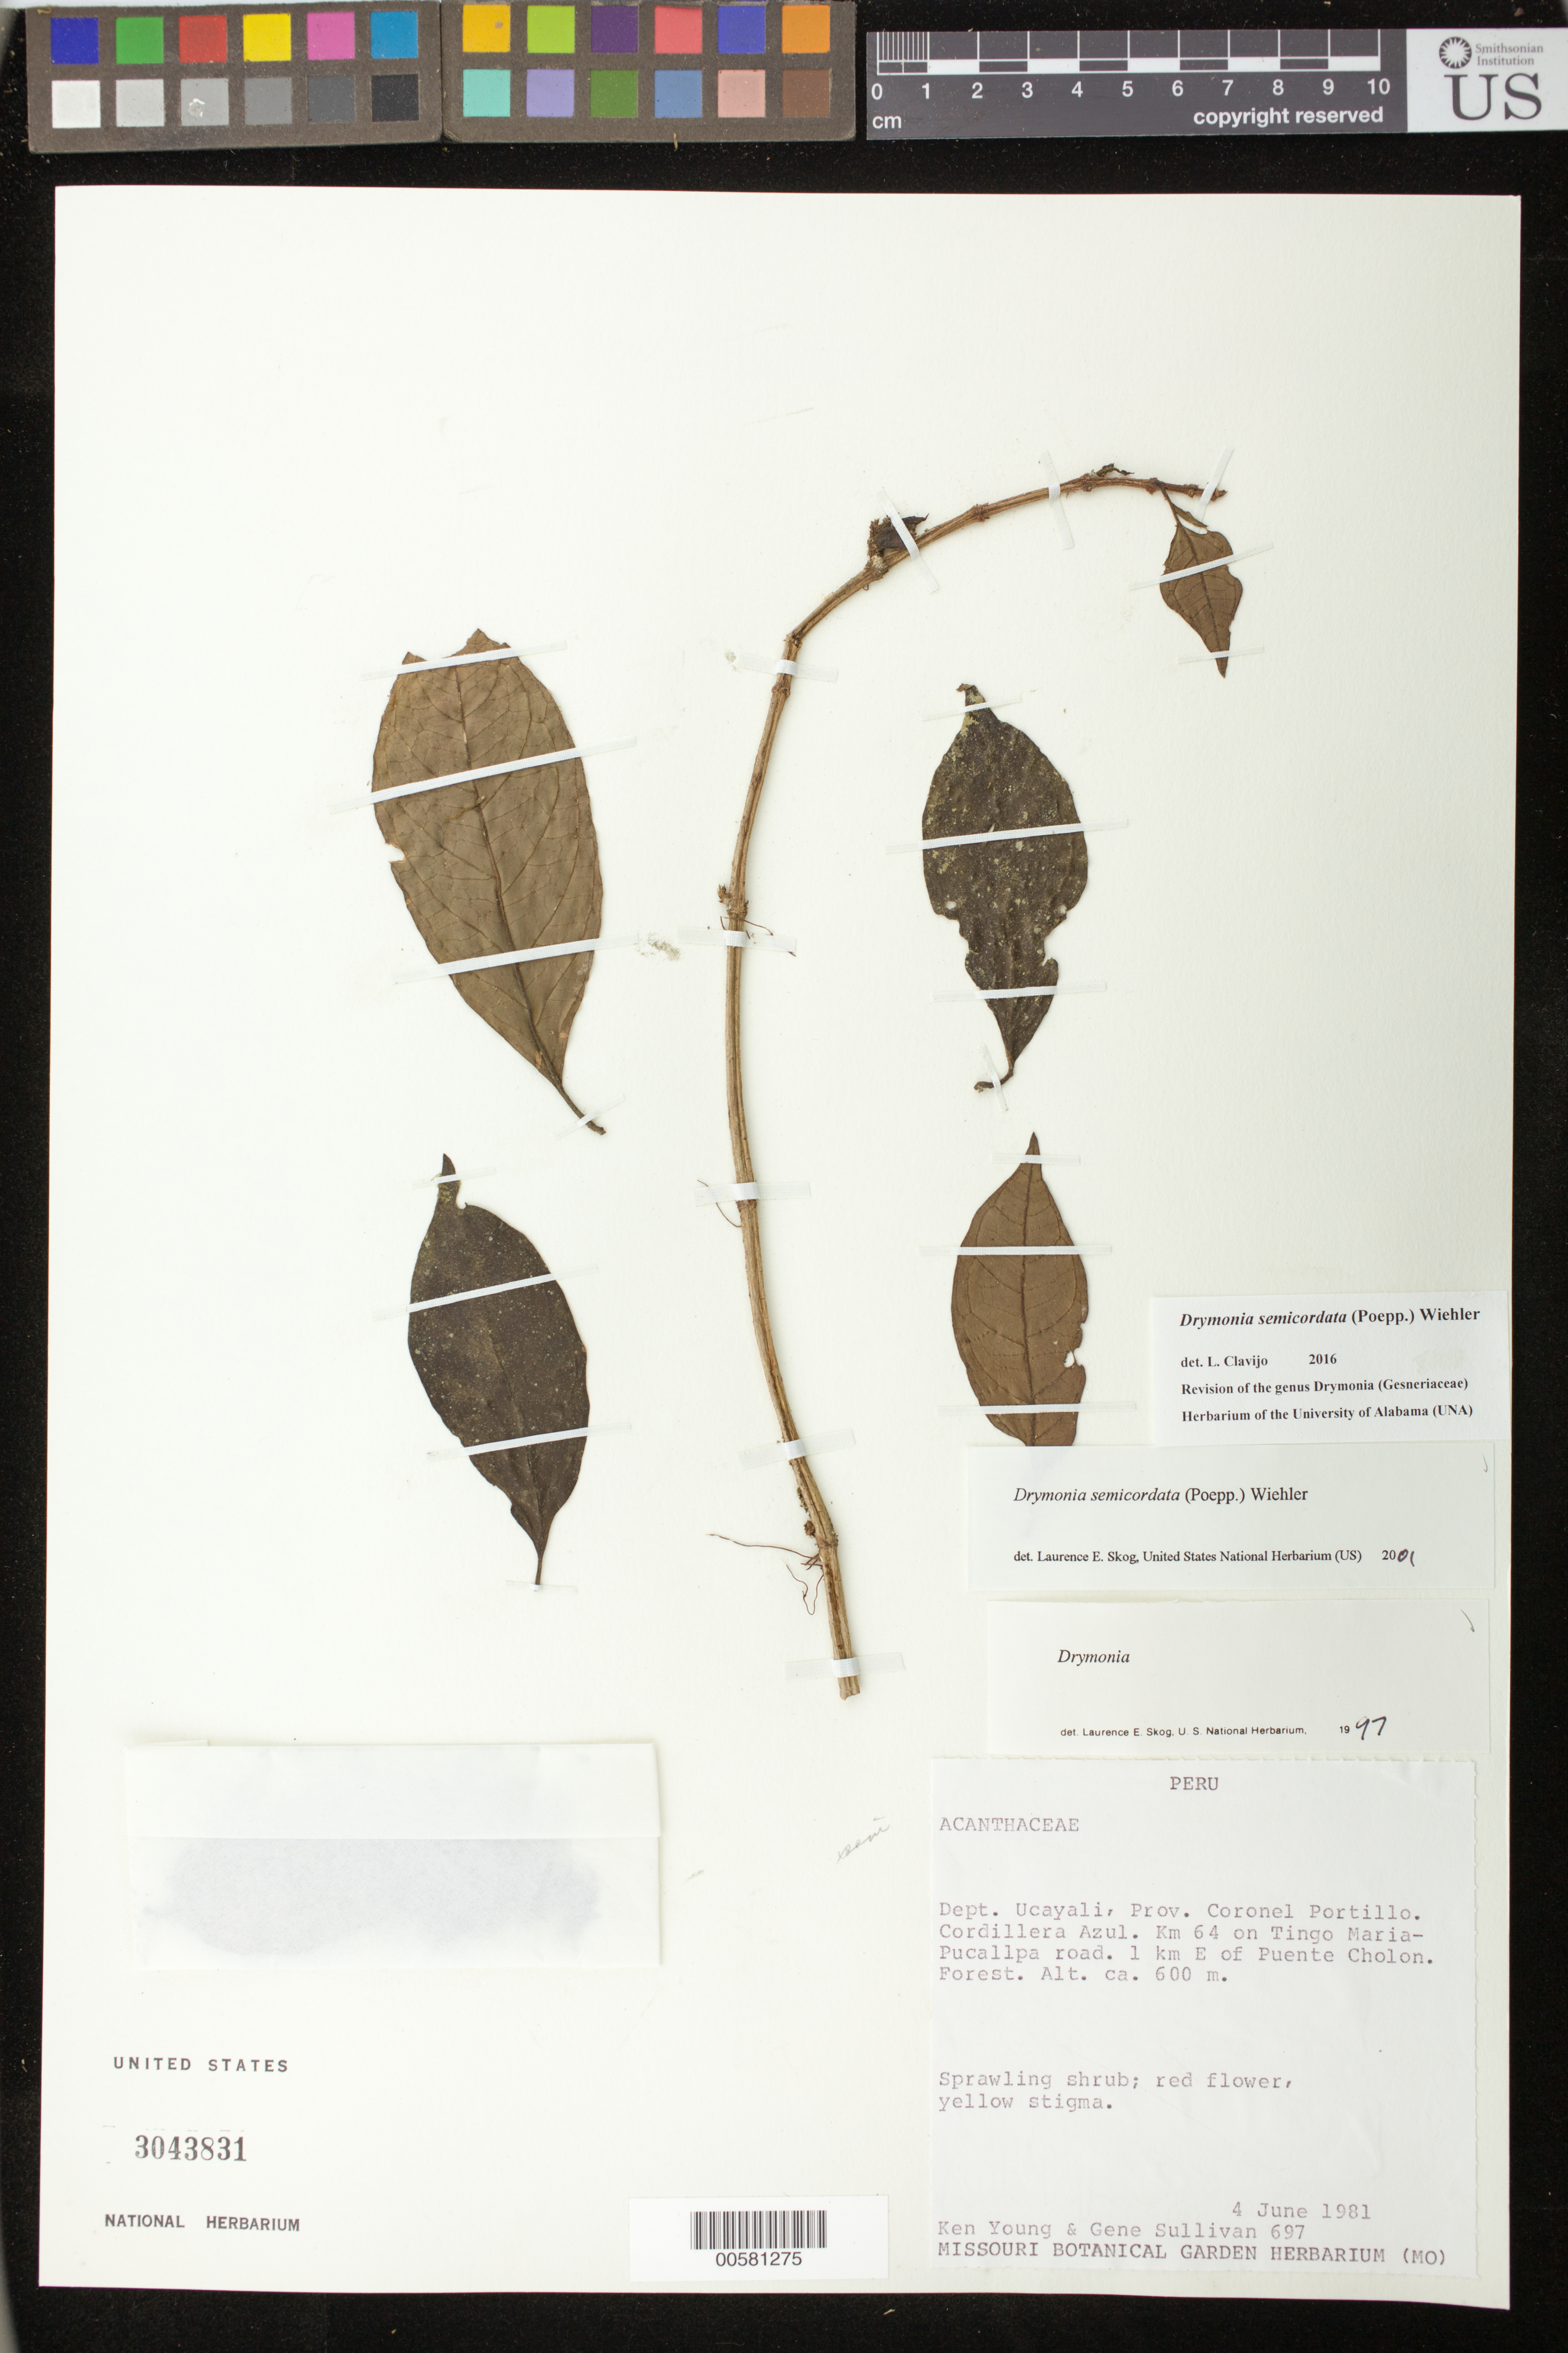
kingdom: Plantae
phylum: Tracheophyta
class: Magnoliopsida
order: Lamiales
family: Gesneriaceae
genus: Drymonia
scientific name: Drymonia semicordata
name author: (Poepp.) Wiehler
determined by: Skog, Laurence E.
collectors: K. Young & G. Sullivan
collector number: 697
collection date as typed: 04 Jun 1981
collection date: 1981-06-04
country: Peru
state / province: Ucayali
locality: Prov. Coronel Portillo, Cordillera Azul, km 64 on Tingo Maria - Pucallpa road, 1 km E of Puente Cholon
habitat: Forest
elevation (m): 600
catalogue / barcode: US 3043831